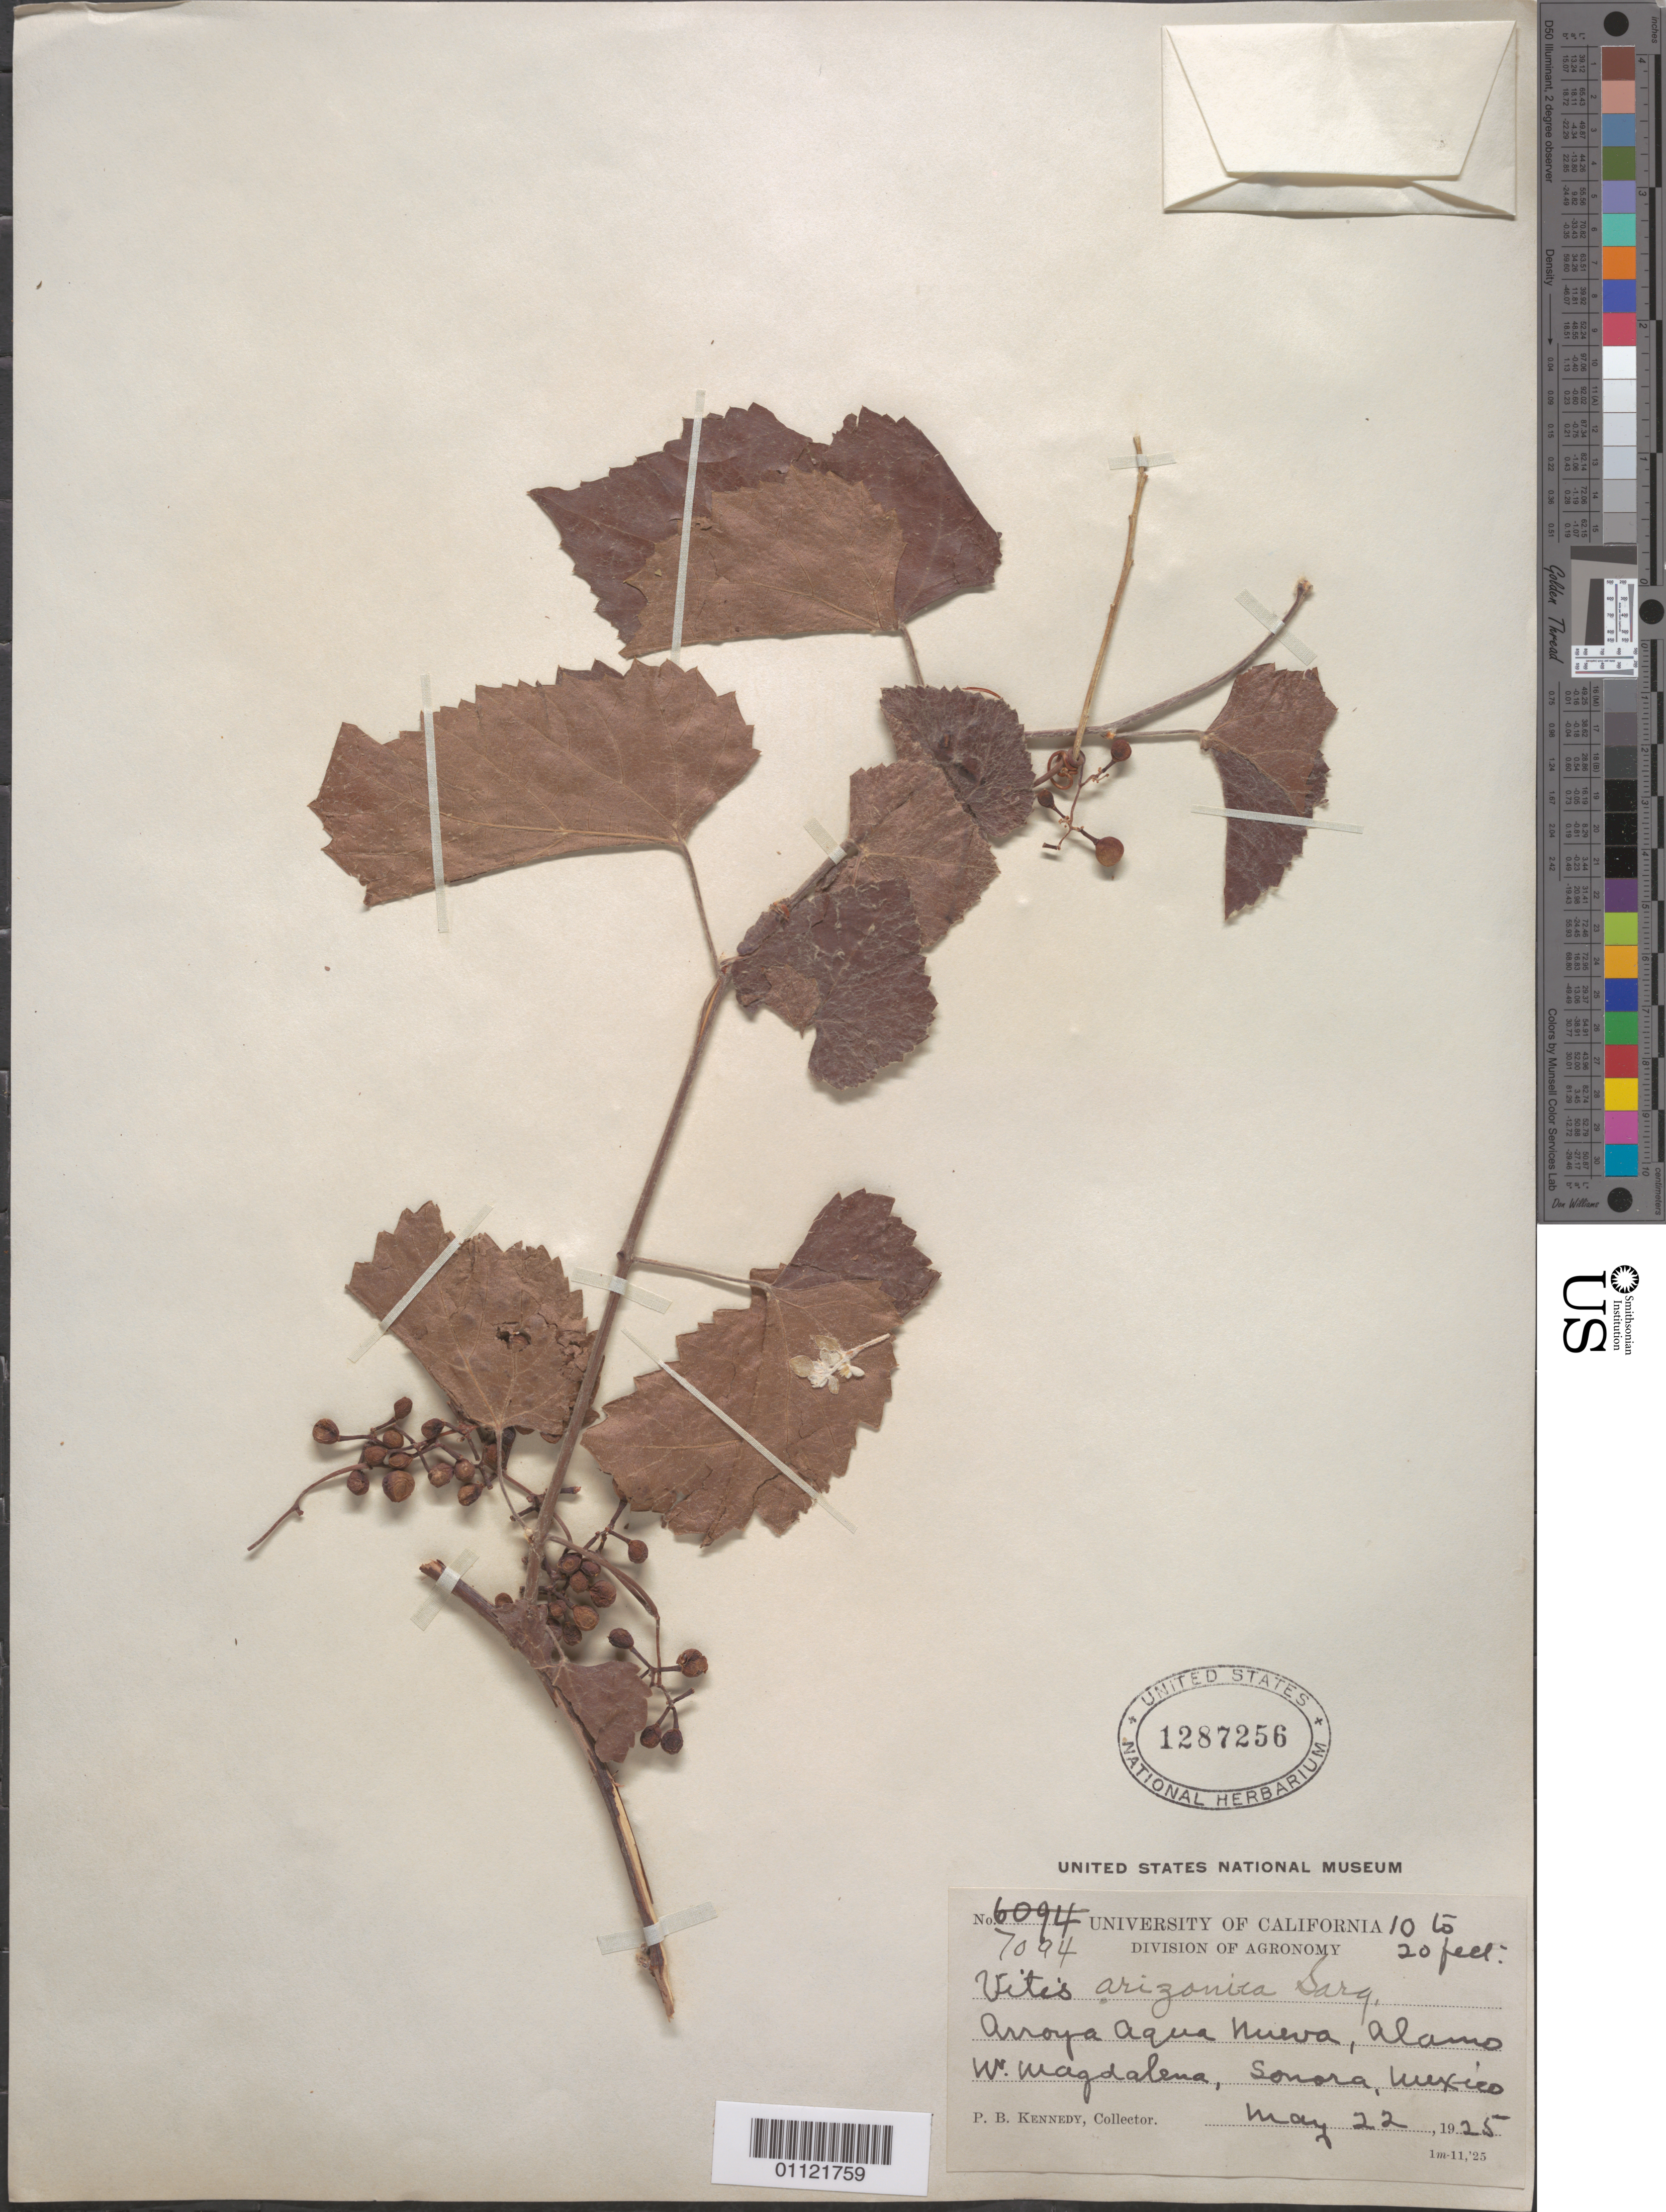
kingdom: Plantae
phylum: Tracheophyta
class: Magnoliopsida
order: Vitales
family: Vitaceae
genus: Vitis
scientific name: Vitis arizonica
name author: Engelm.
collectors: P. B. Kennedy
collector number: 7094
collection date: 1925-05-22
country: Mexico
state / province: Sonora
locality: Arroya Aqua Nueva, Alamo, W. Wagdalena.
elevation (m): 3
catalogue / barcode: US 1287256